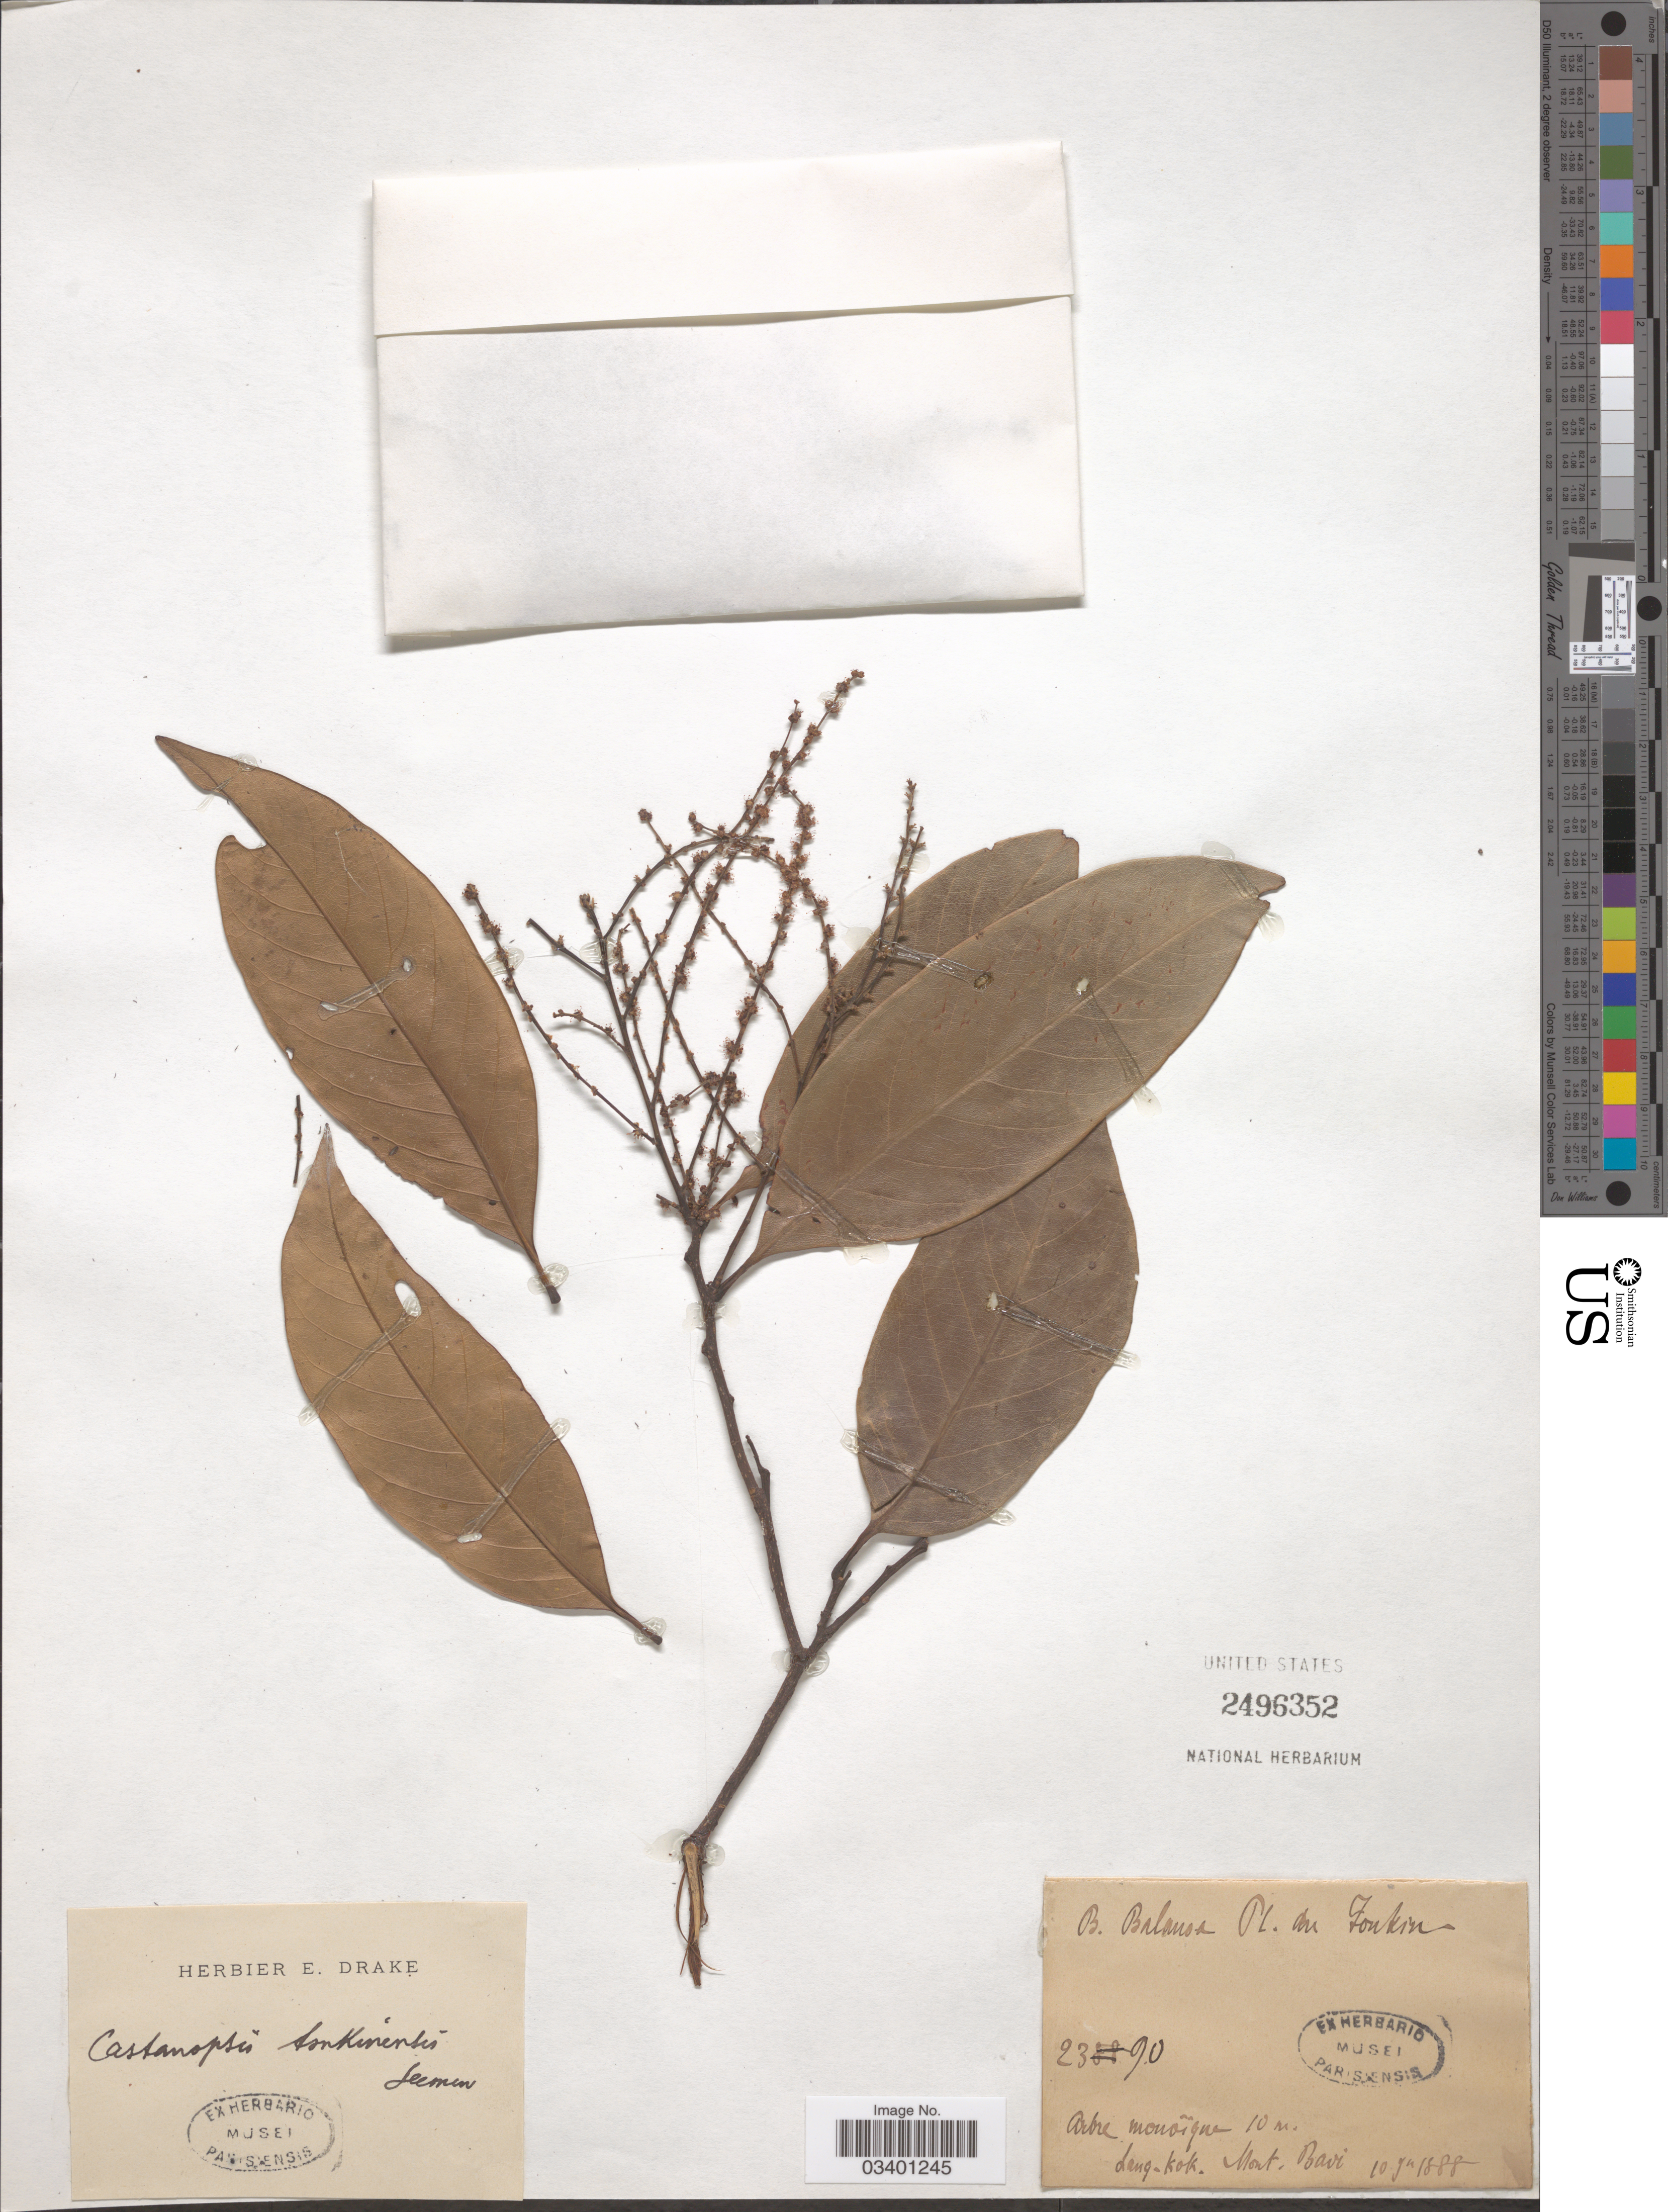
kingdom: Plantae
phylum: Tracheophyta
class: Magnoliopsida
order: Fagales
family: Fagaceae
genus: Castanopsis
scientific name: Castanopsis tonkinensis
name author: Seeman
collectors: B. Balansa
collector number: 2390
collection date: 1888-07-10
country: Vietnam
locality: Tonkin. Lang-kok, Mont. Bavi.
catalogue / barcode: US 2496352